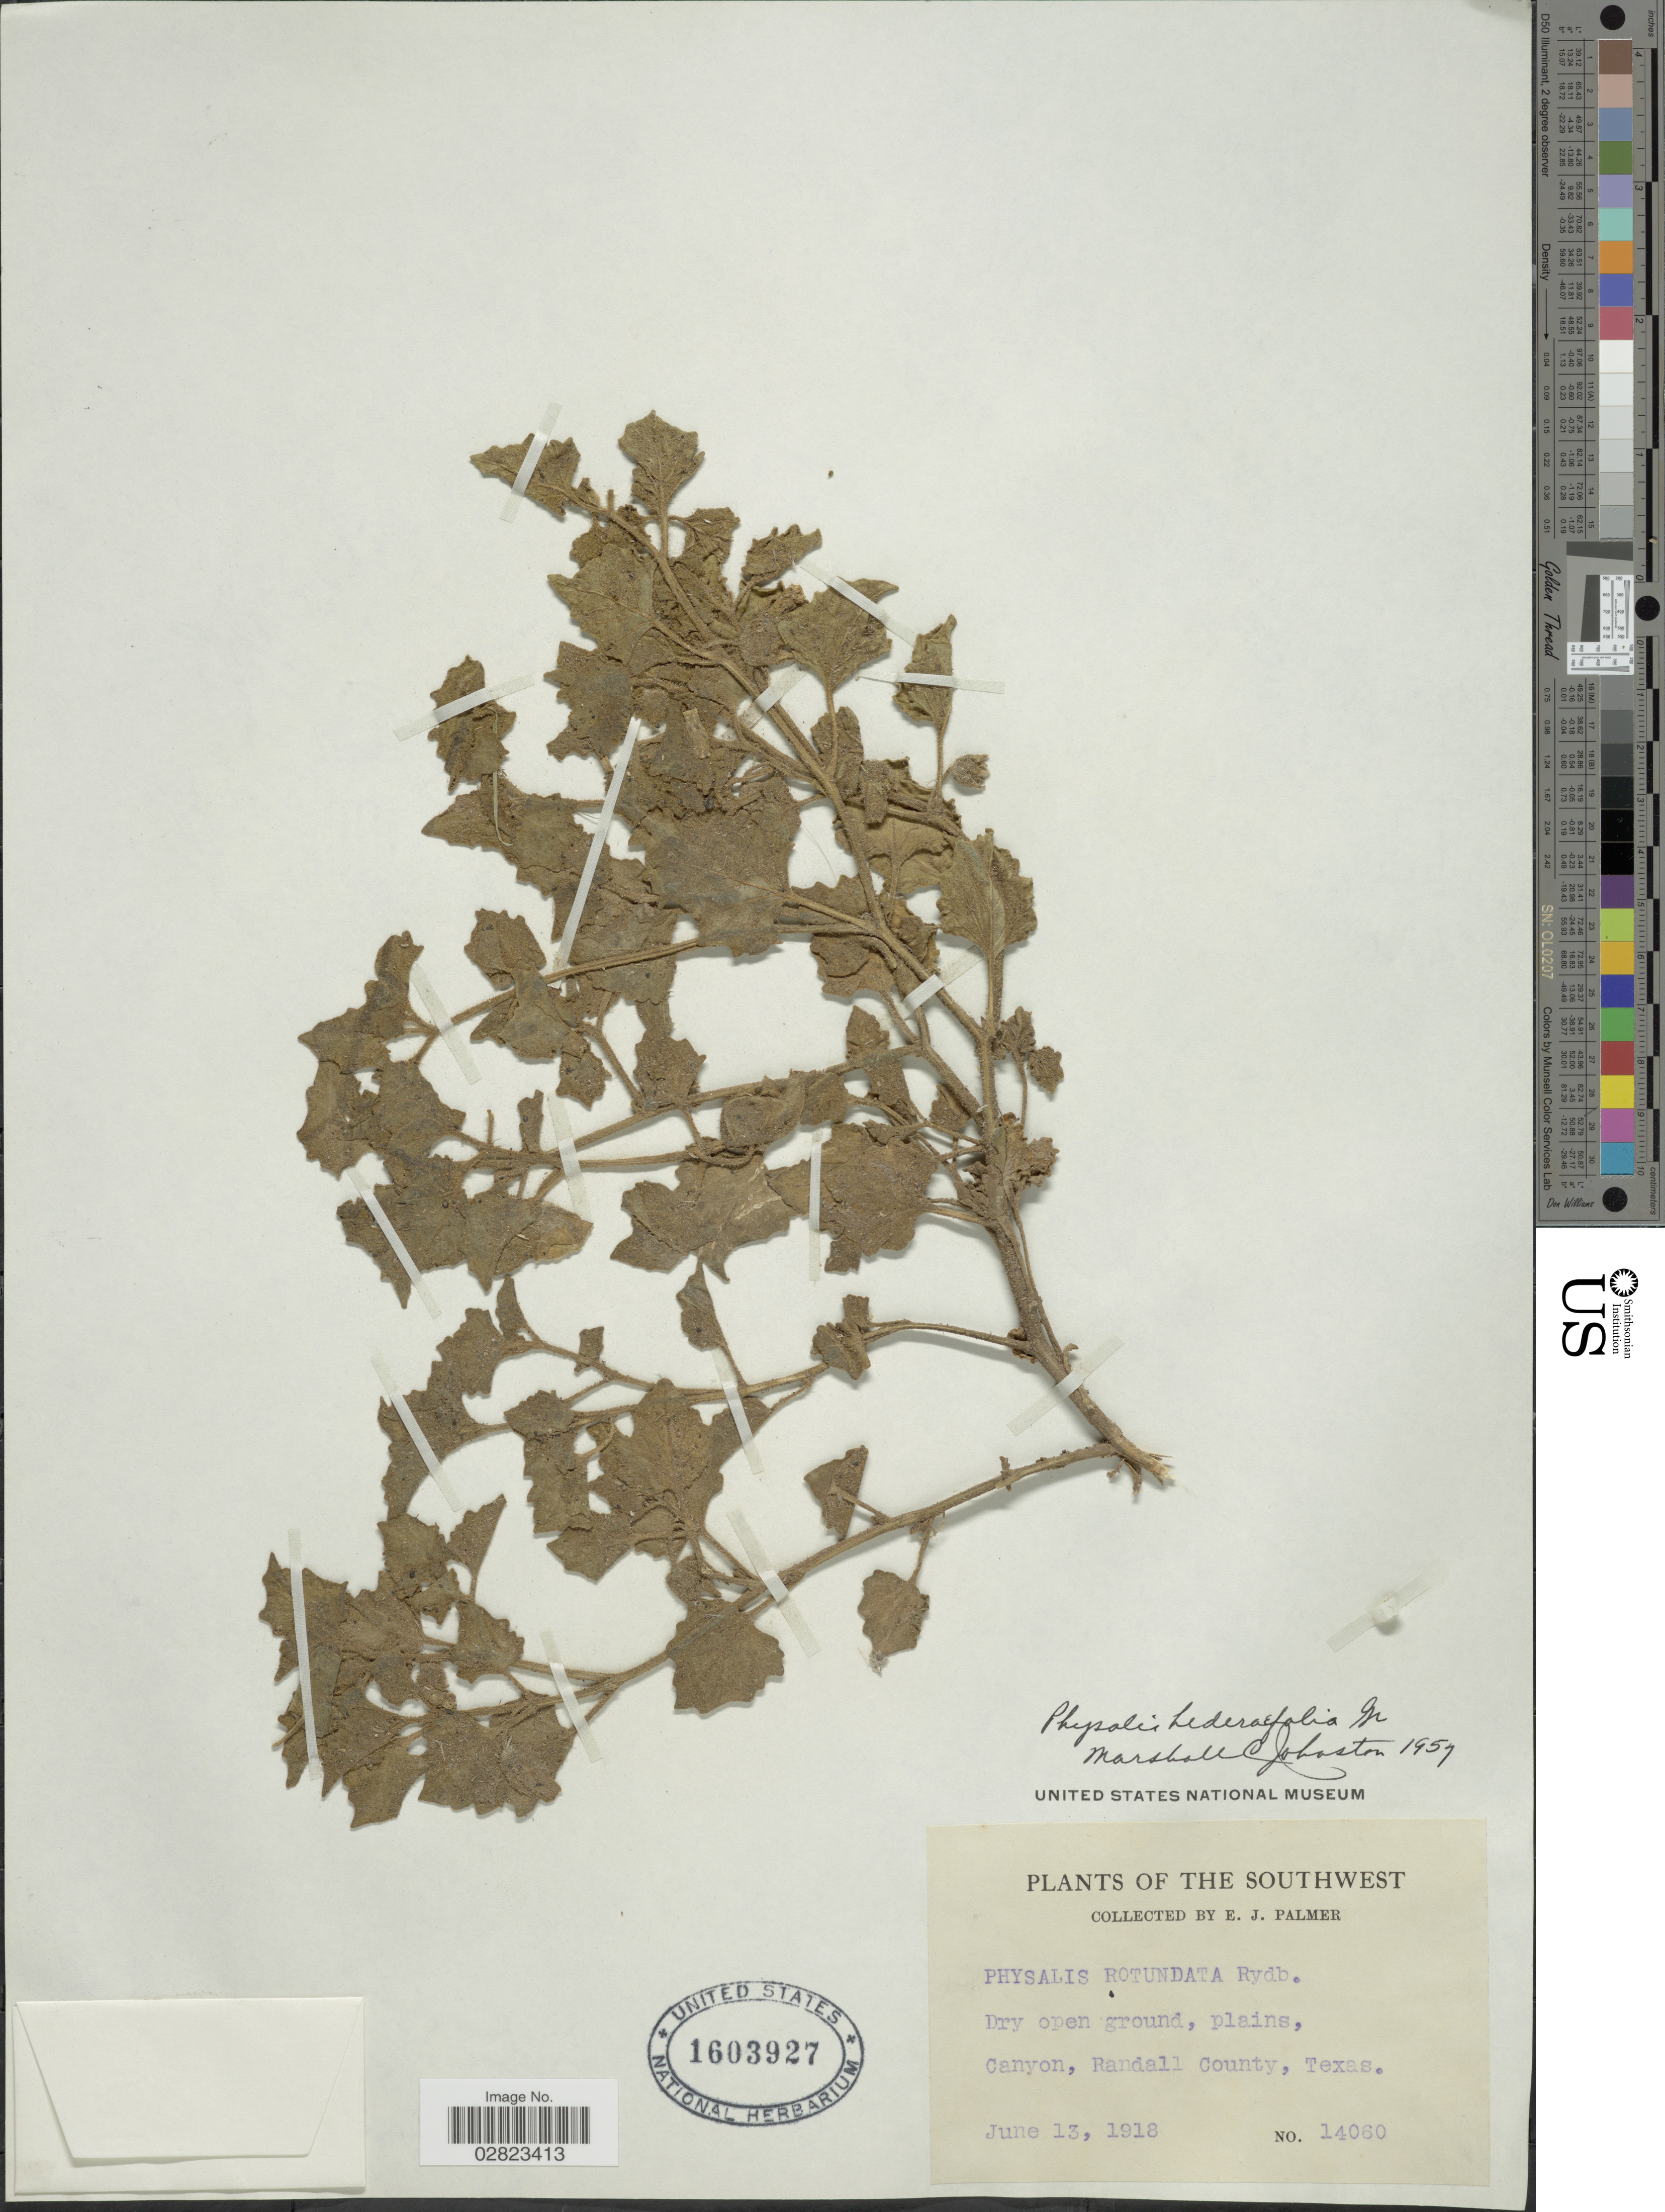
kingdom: Plantae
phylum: Tracheophyta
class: Magnoliopsida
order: Solanales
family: Solanaceae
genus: Physalis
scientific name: Physalis hederifolia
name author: A. Gray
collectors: E. J. Palmer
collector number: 14060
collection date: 1918-06-13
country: United States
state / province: Texas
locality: The Southwest. Canyon, Randall County.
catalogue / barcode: US 1603927